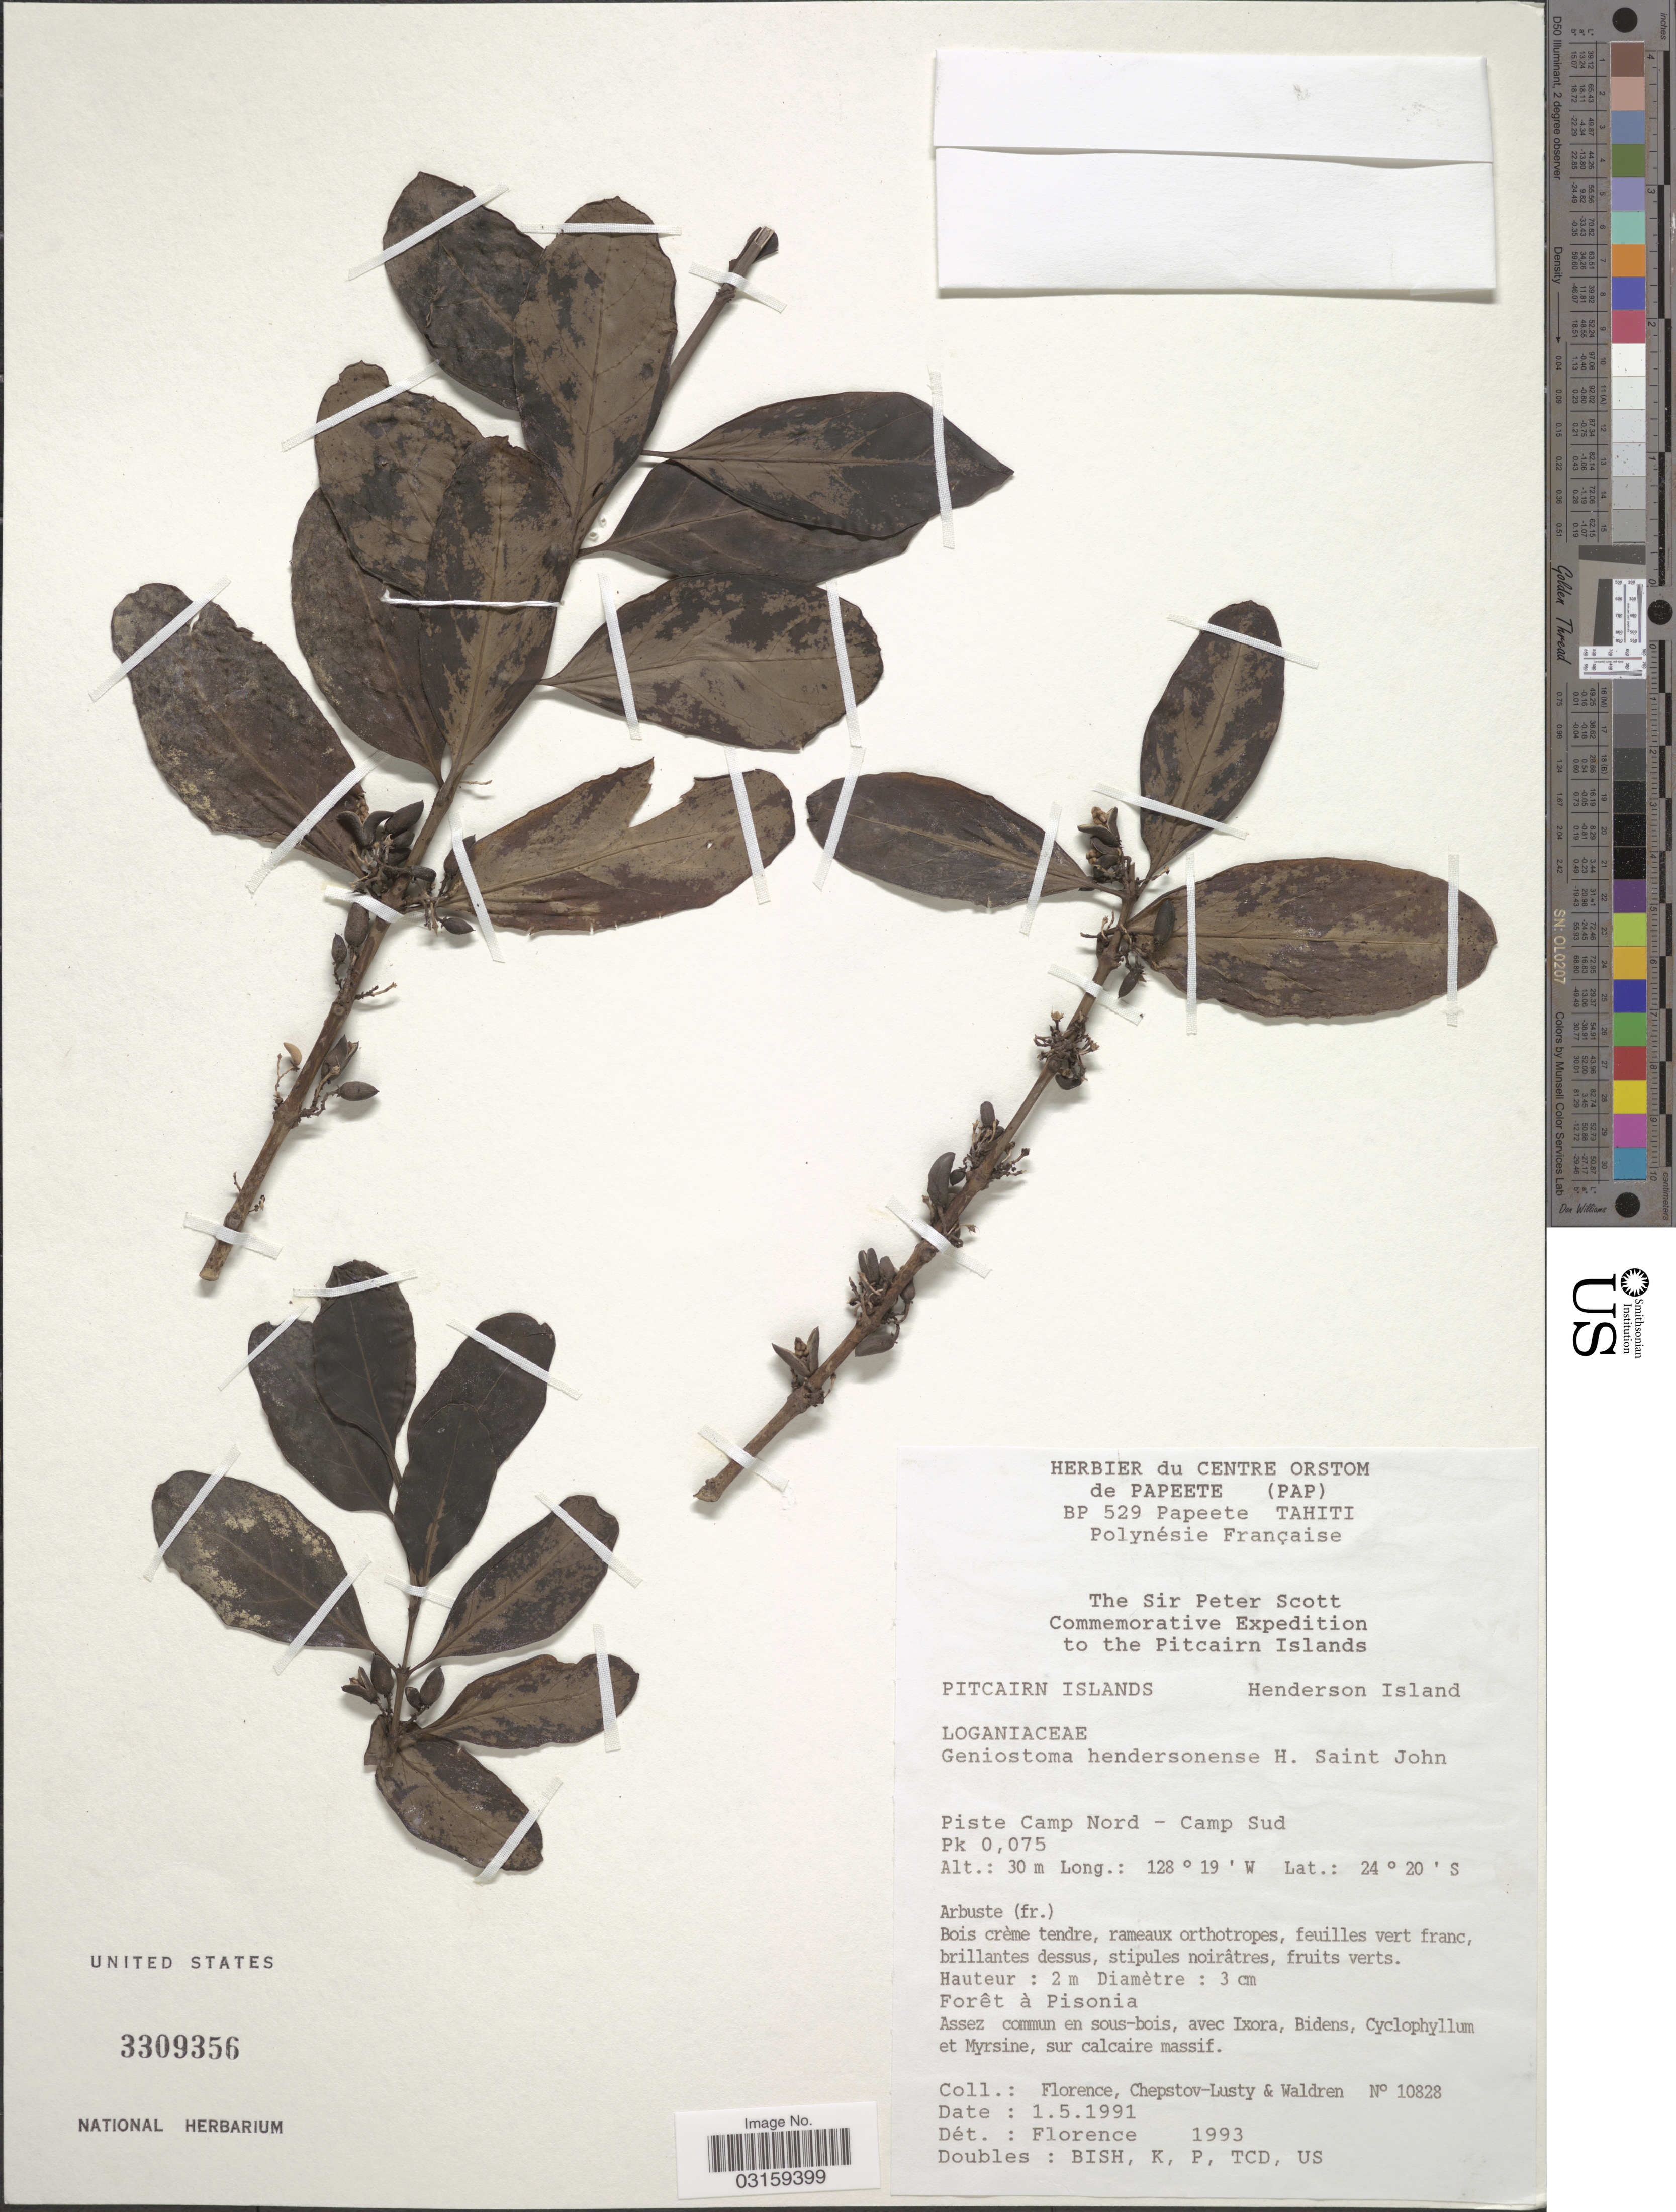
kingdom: Plantae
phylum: Tracheophyta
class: Magnoliopsida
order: Gentianales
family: Loganiaceae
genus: Geniostoma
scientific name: Geniostoma hendersonense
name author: H. St. John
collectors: -. Florence, -. Chepstov-lusty & Waldren, --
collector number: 10828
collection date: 1991-05-01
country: Pitcairn Islands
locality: Pitcairn Islands. Henderson Island. Piste Camp Nord - Camp Sud. Pk 0.075.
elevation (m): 30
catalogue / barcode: US 3309356